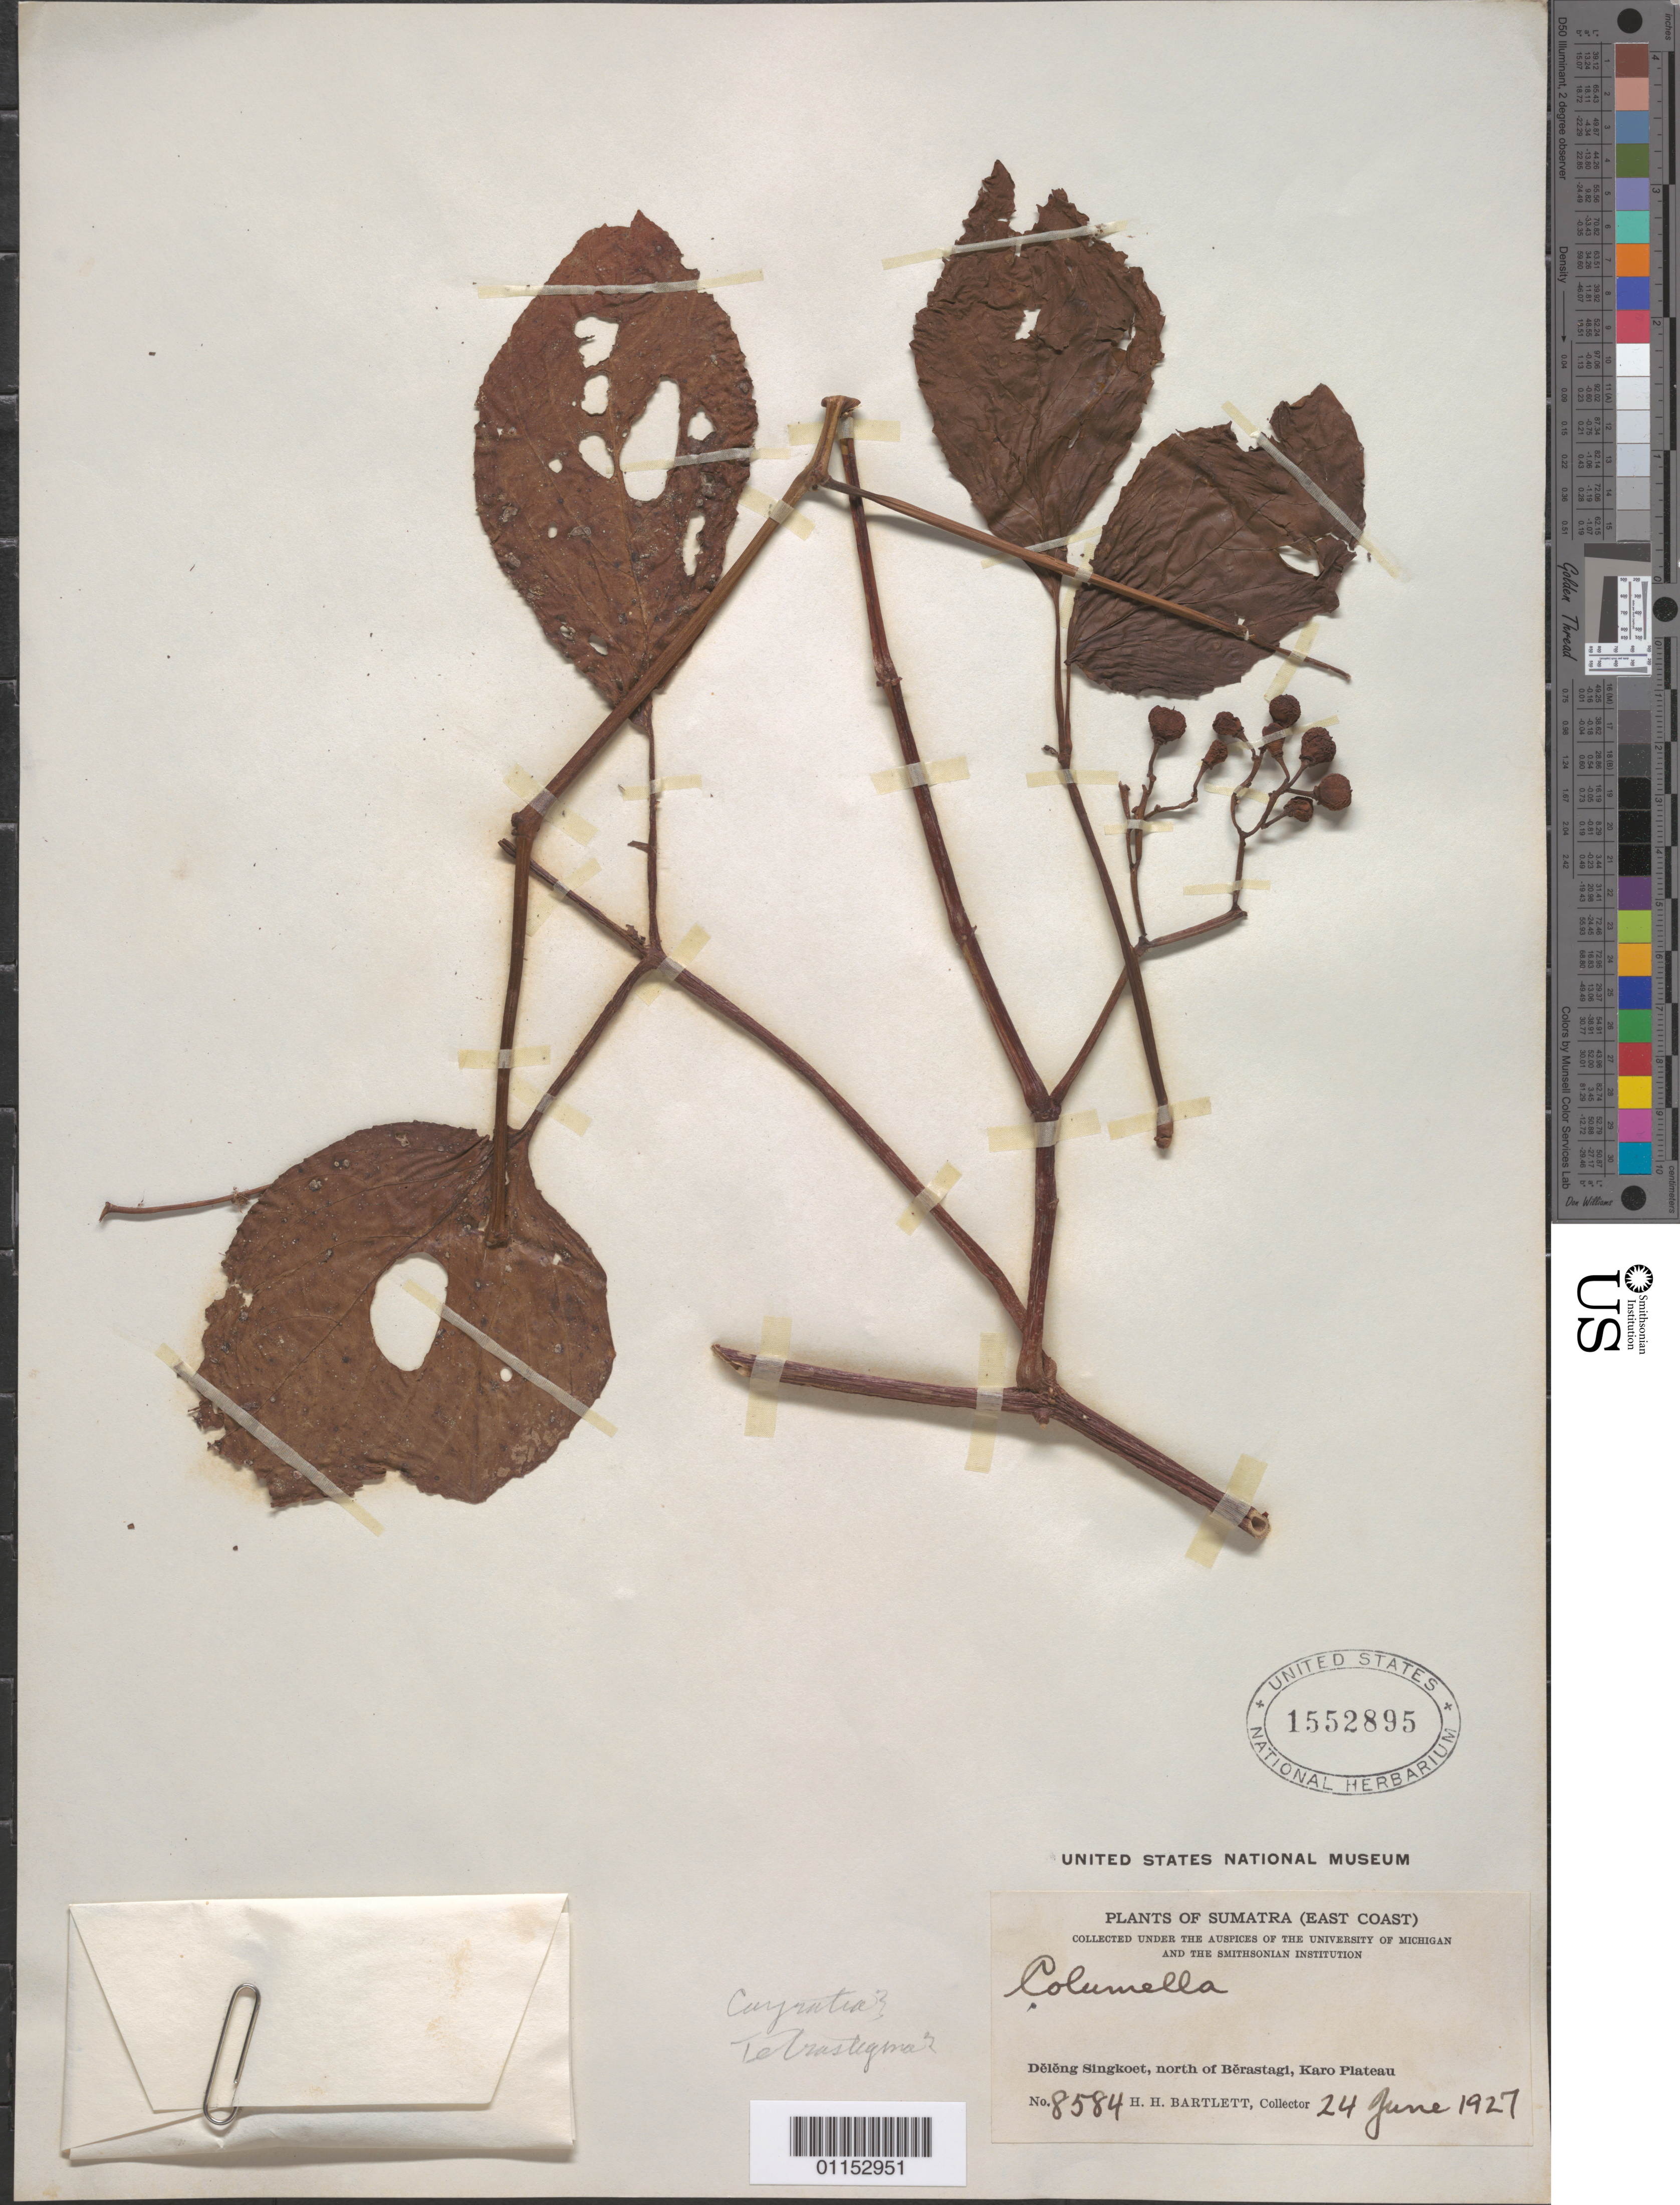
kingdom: Plantae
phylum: Tracheophyta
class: Magnoliopsida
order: Vitales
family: Vitaceae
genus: Cayratia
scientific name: Cayratia sp.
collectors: H. H. Bartlett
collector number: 8584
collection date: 1927-06-24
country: Indonesia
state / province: Sumatra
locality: Deleng Singkoet, N of Berastagi, Karo Plateau.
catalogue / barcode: US 1552895